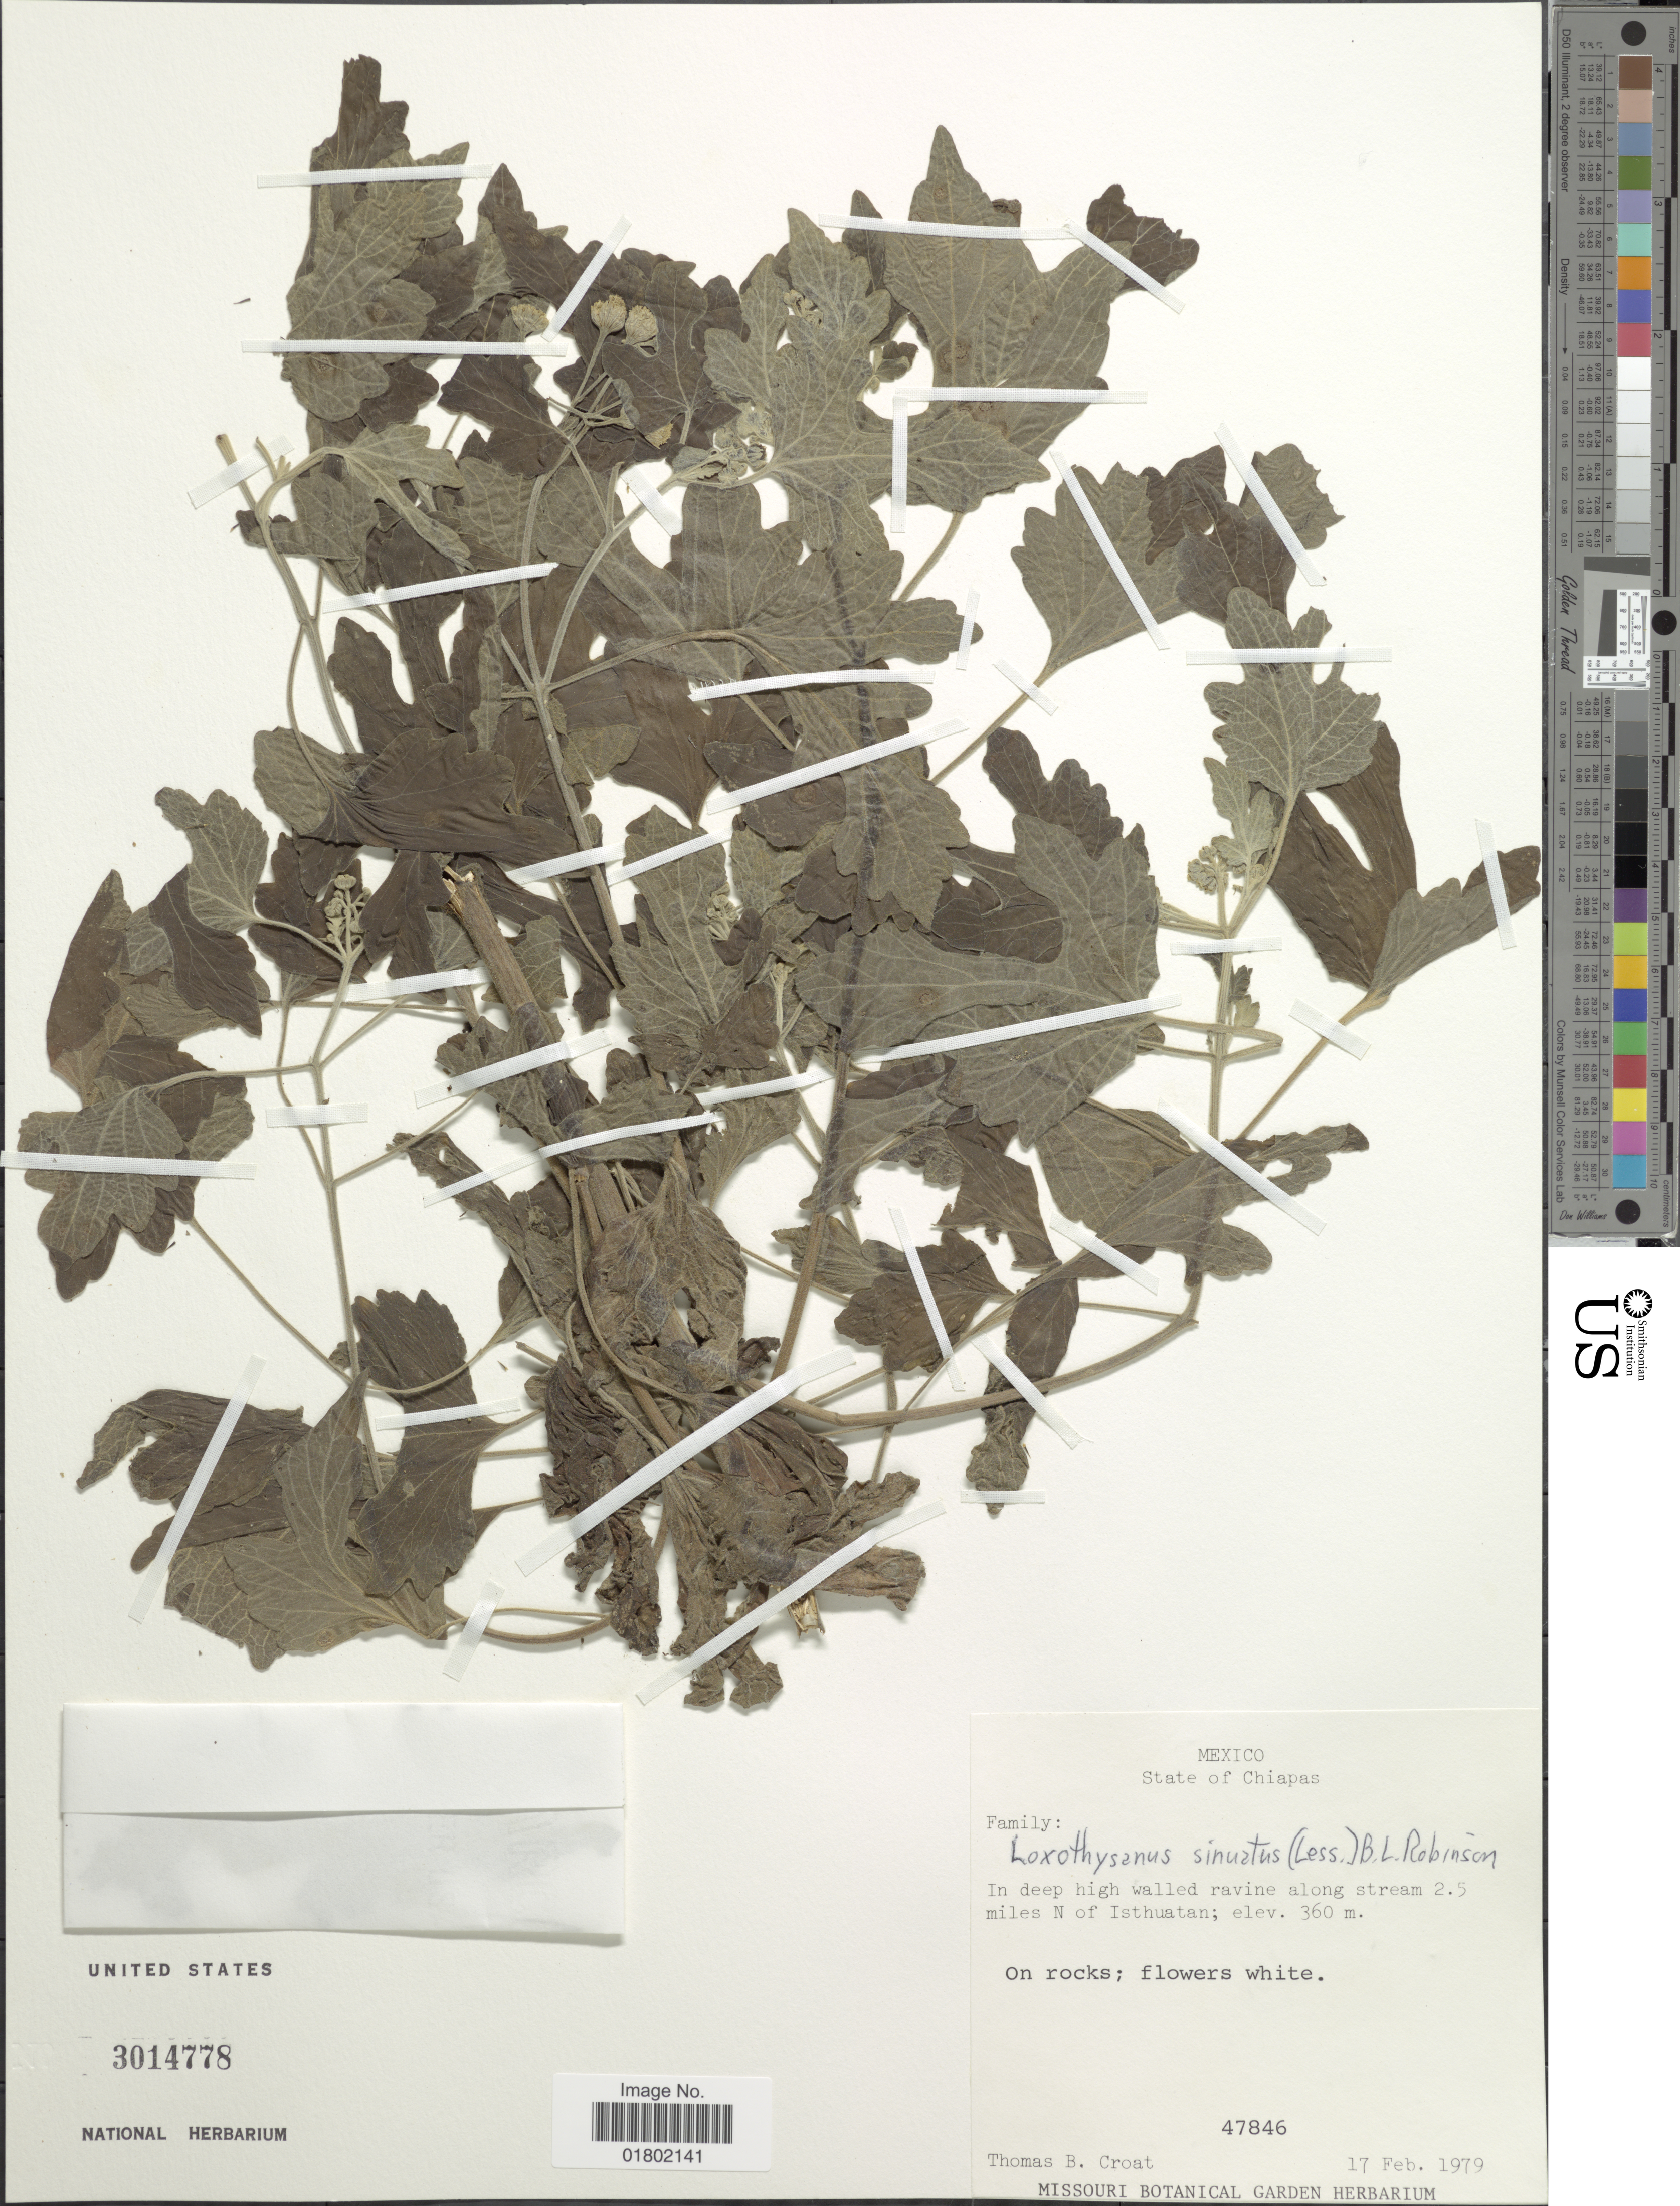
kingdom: Plantae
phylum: Tracheophyta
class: Magnoliopsida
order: Asterales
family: Asteraceae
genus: Loxothysanus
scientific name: Loxothysanus sinuatus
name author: (Less.) B.L. Rob.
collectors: T. B. Croat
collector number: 47846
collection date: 1979-02-17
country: Mexico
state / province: Chiapas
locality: Along stream 2.5 miles B of Isthuatan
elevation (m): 360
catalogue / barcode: US 3014778